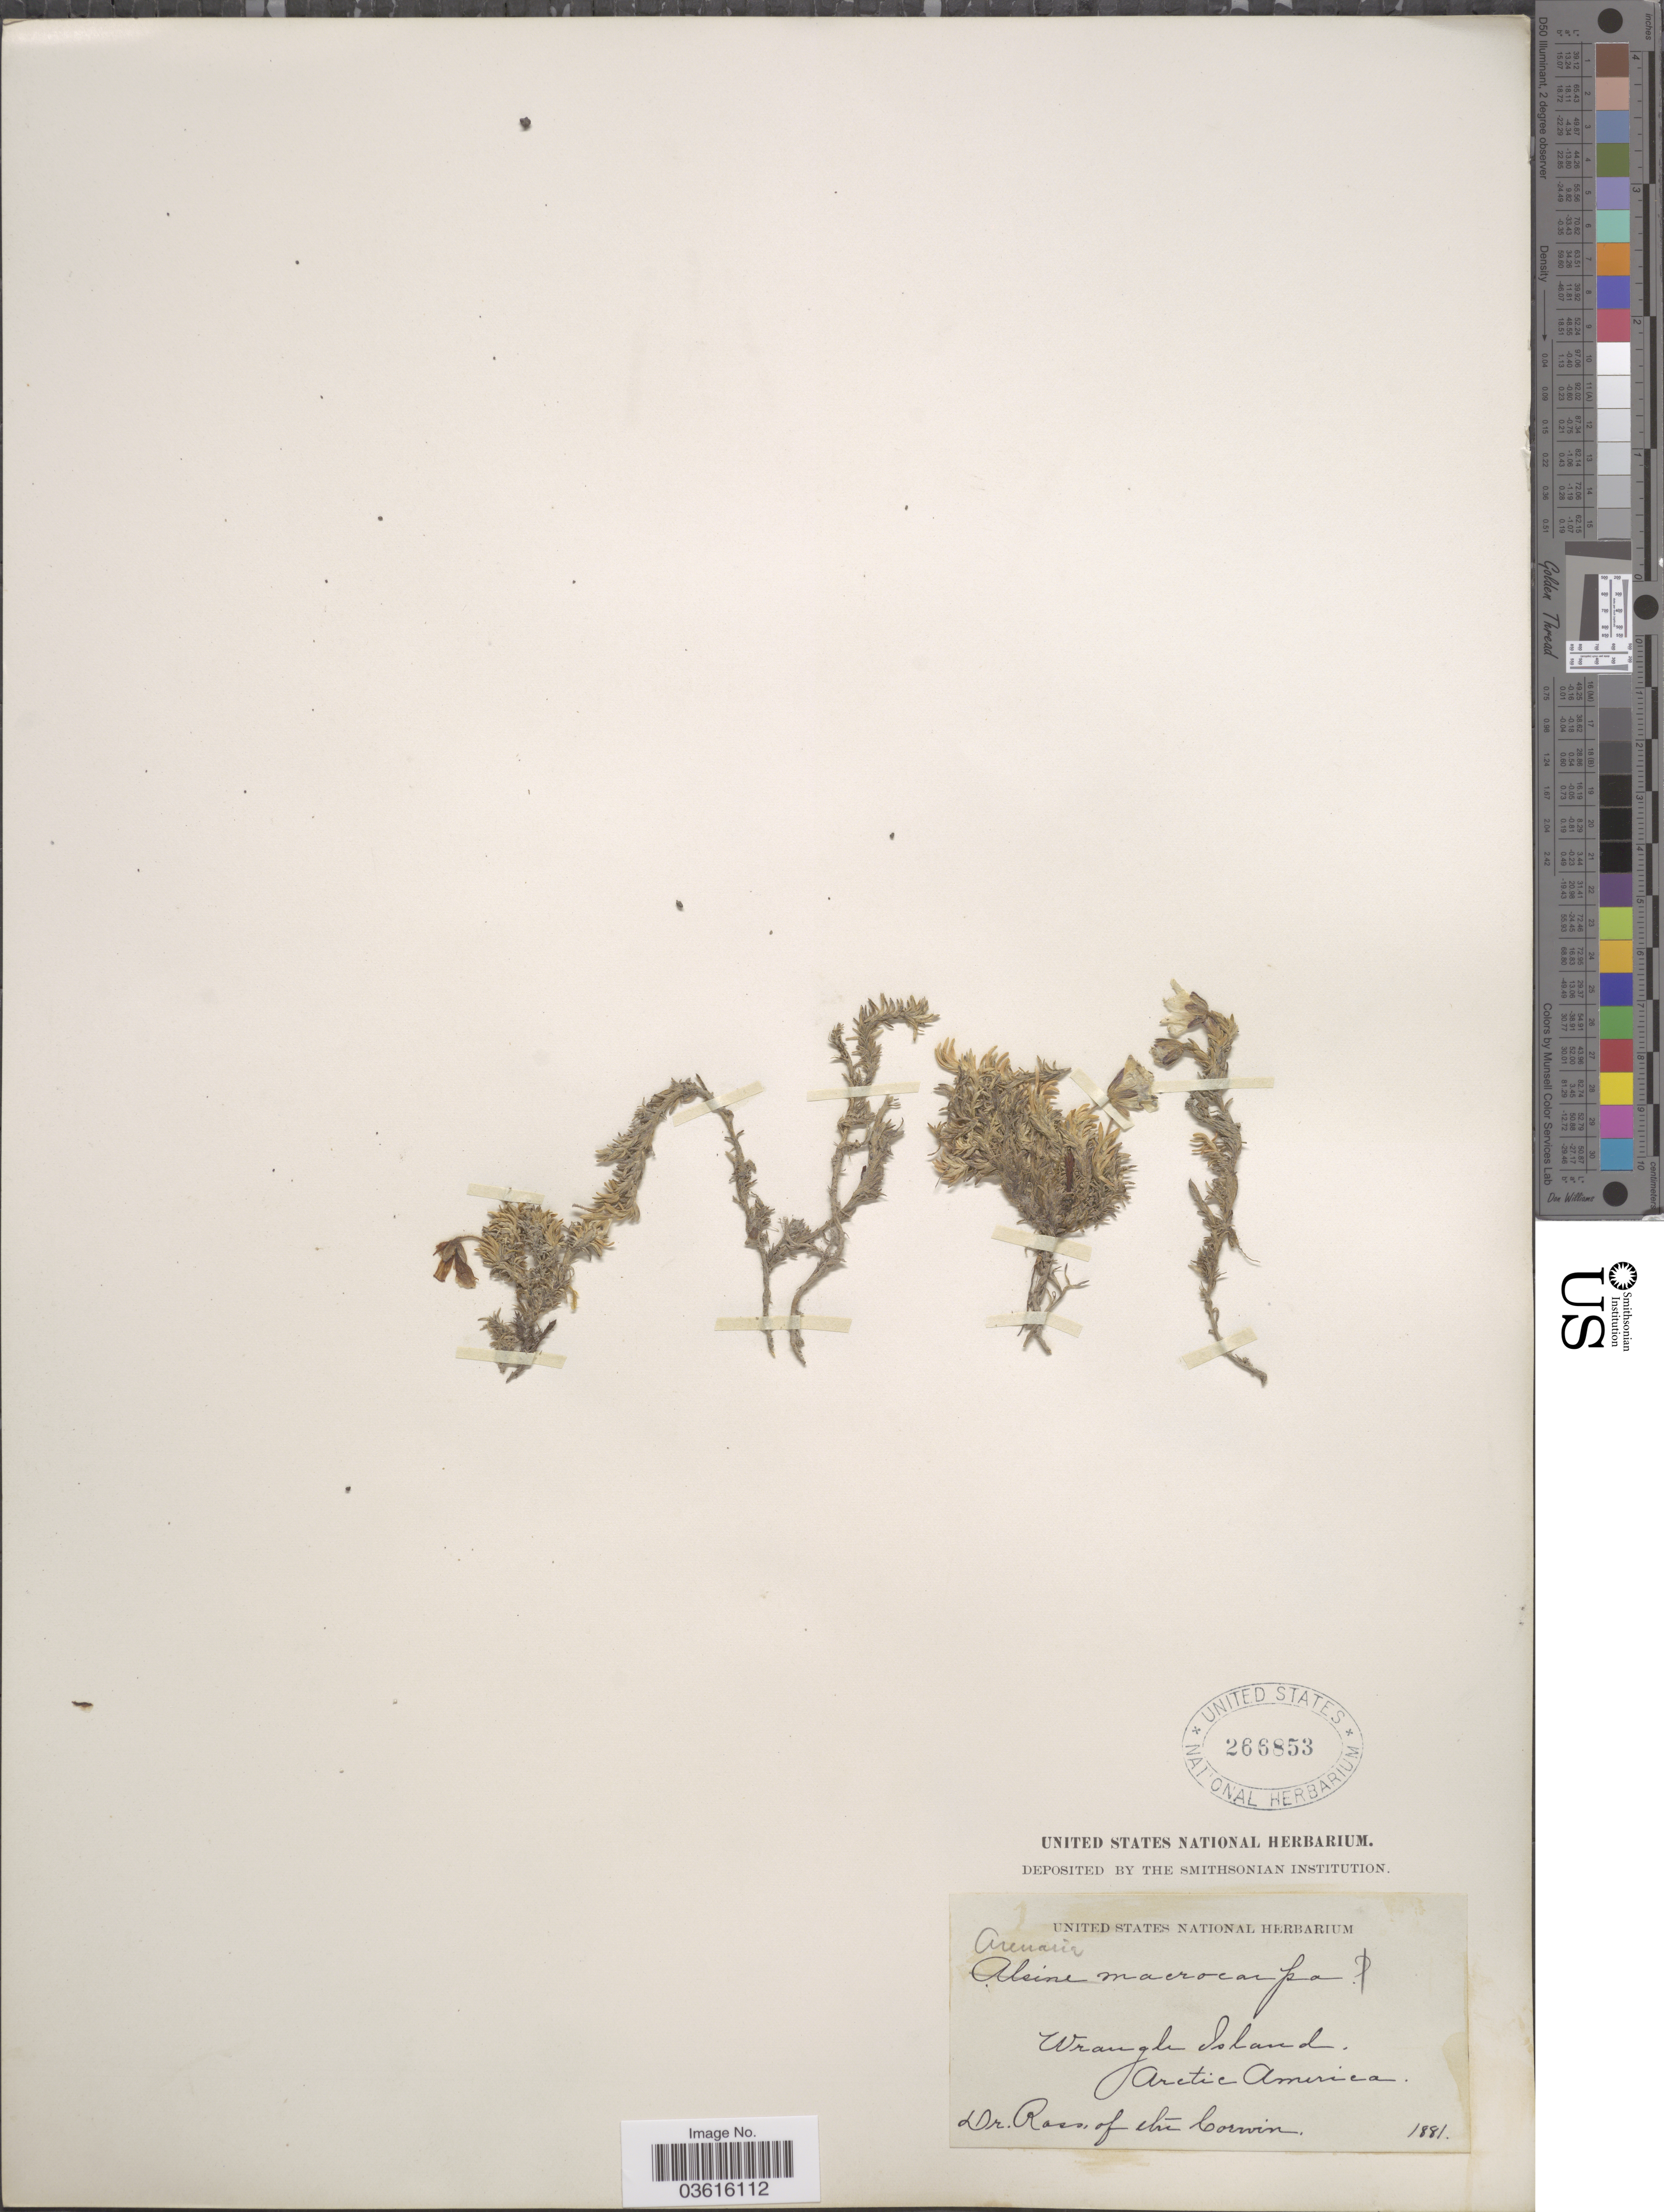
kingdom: Plantae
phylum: Tracheophyta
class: Magnoliopsida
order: Caryophyllales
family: Caryophyllaceae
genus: Pseudocherleria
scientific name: Pseudocherleria macrocarpa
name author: (Pursh) Dillenb. & Kadereit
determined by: U.S. National Herbarium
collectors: -. Ross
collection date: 1881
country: Russian Federation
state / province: Chukotka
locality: Wrangle Island. Arctic America.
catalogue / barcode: US 266853